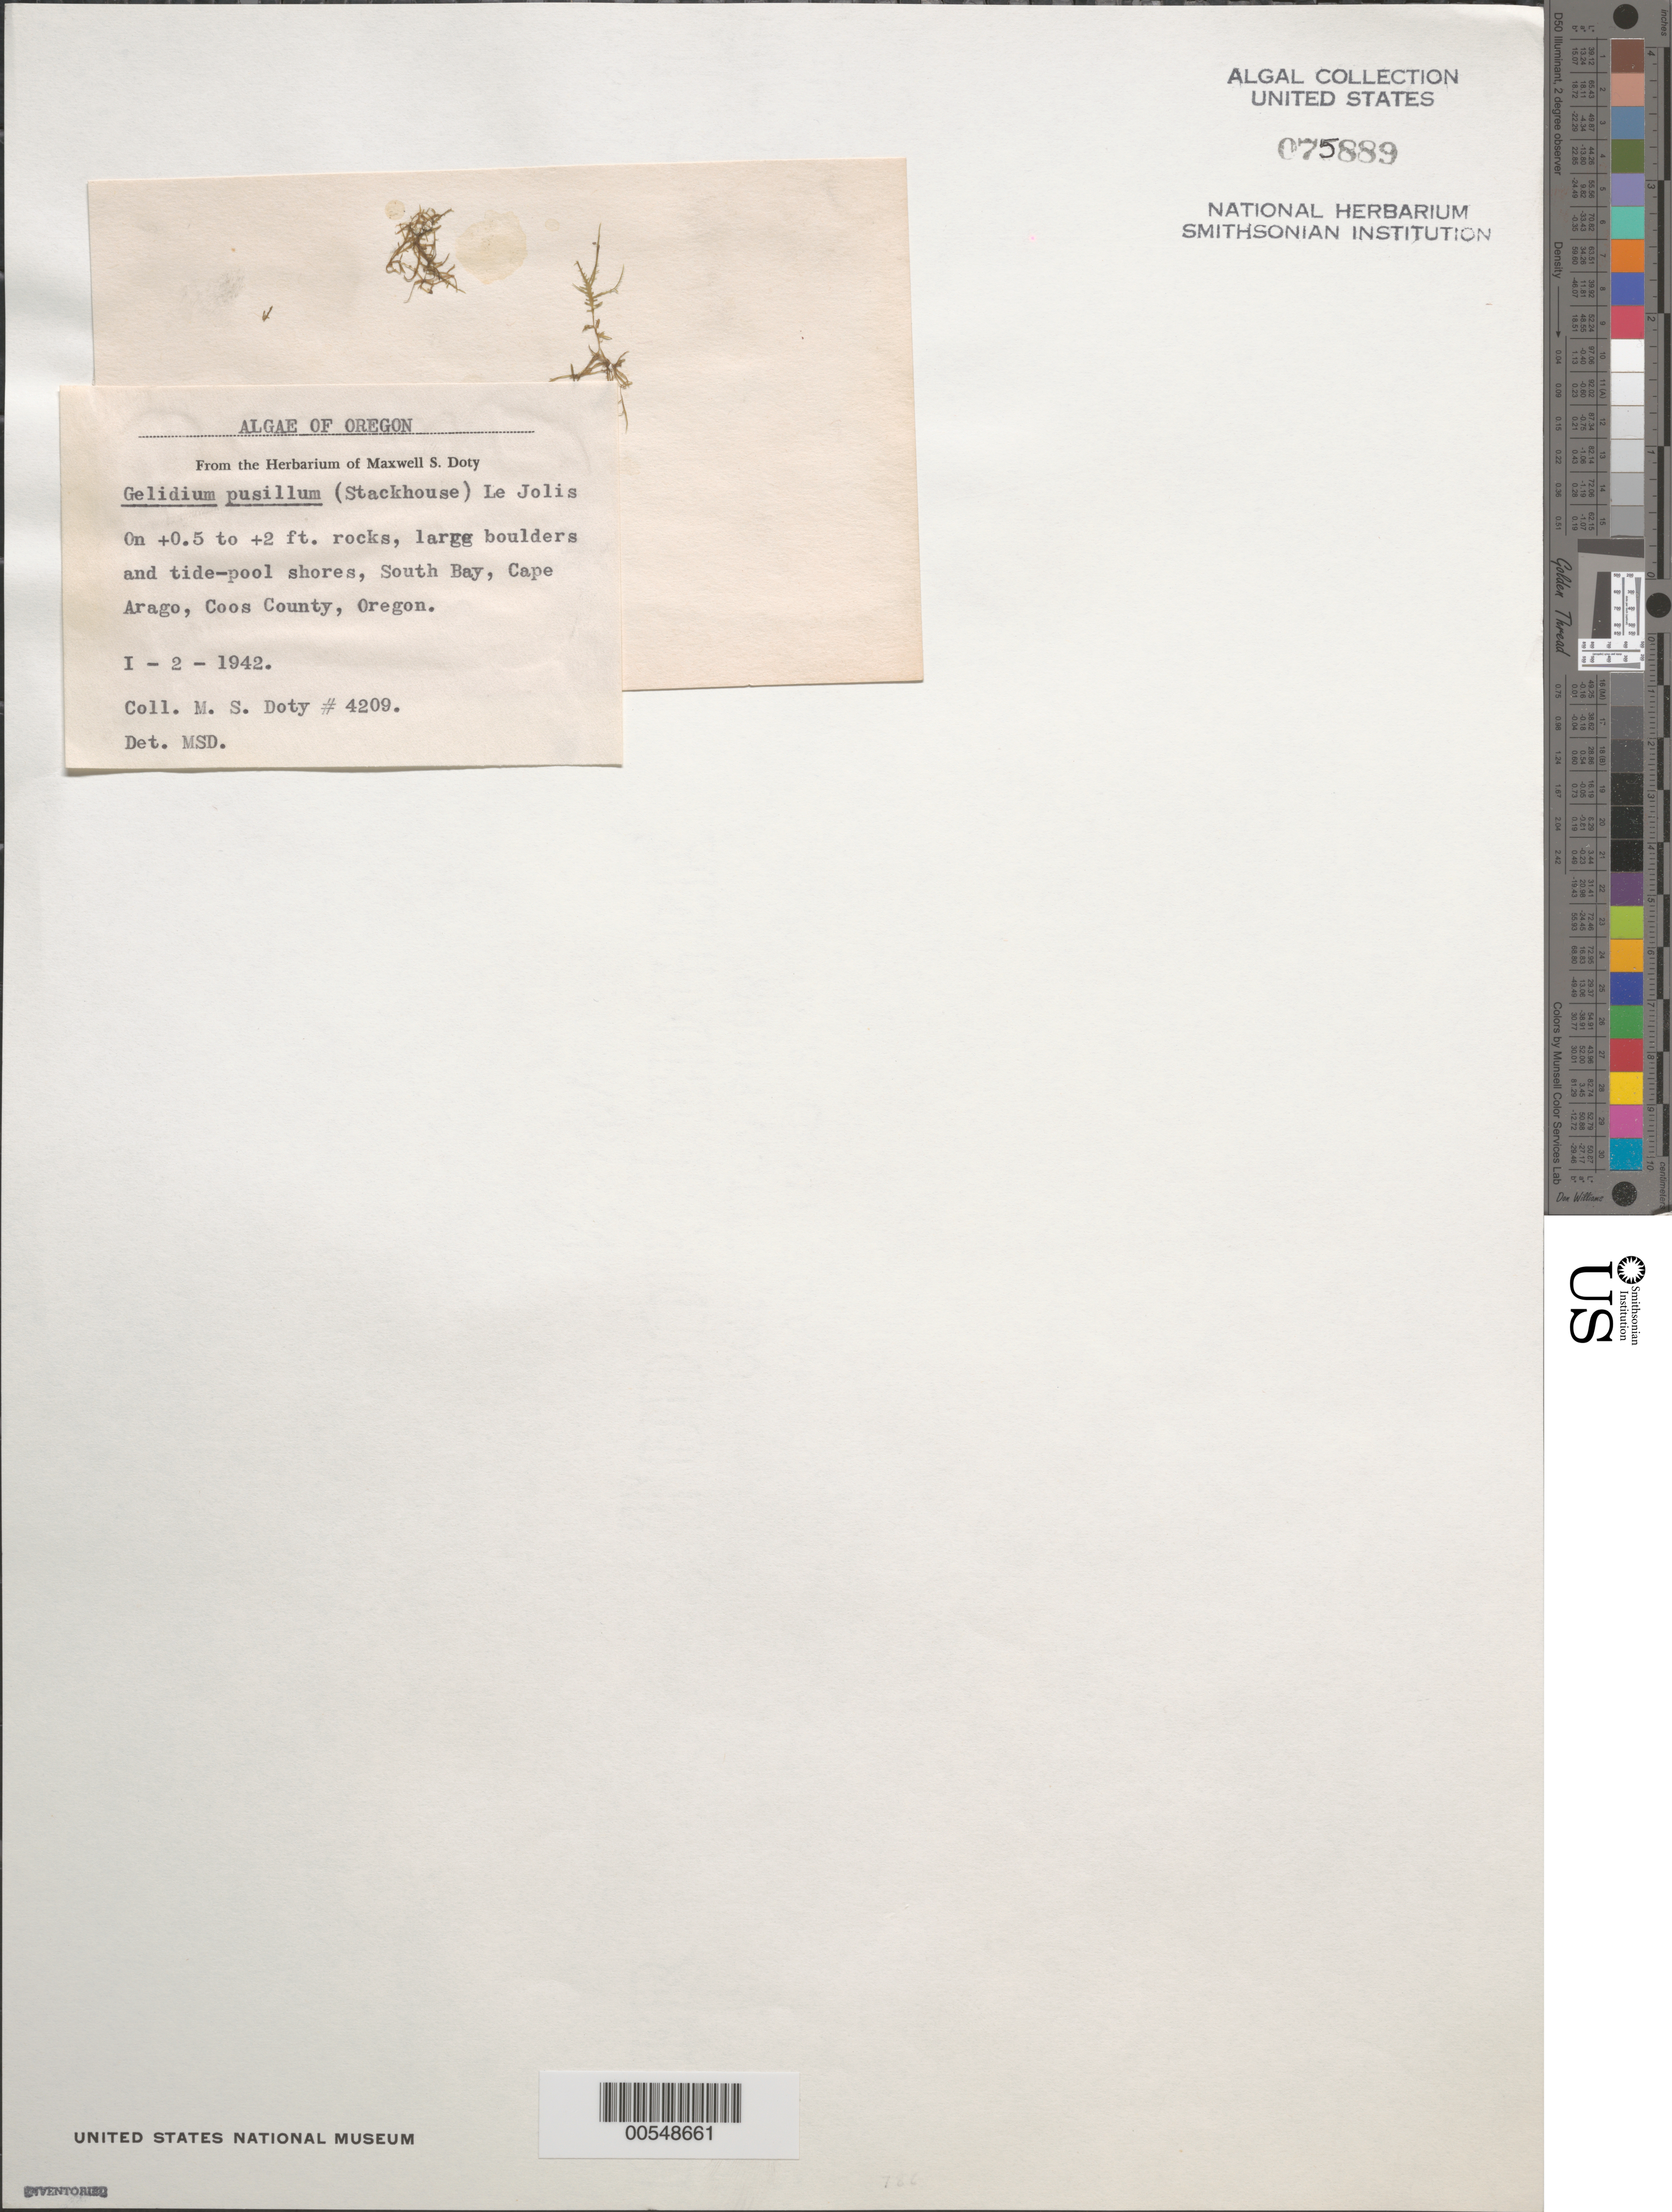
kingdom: Plantae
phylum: Rhodophyta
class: Florideophyceae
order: Gelidiales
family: Gelidiaceae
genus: Gelidium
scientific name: Gelidium pusillum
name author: (Stackh.) Le Jol.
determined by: Doty, M. S.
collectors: M. S. Doty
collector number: MSD 4209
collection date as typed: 02 Jan 1942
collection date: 1942-01-02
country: United States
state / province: Oregon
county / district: Coos County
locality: South Bay, Cape Arago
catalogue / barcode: US 75889